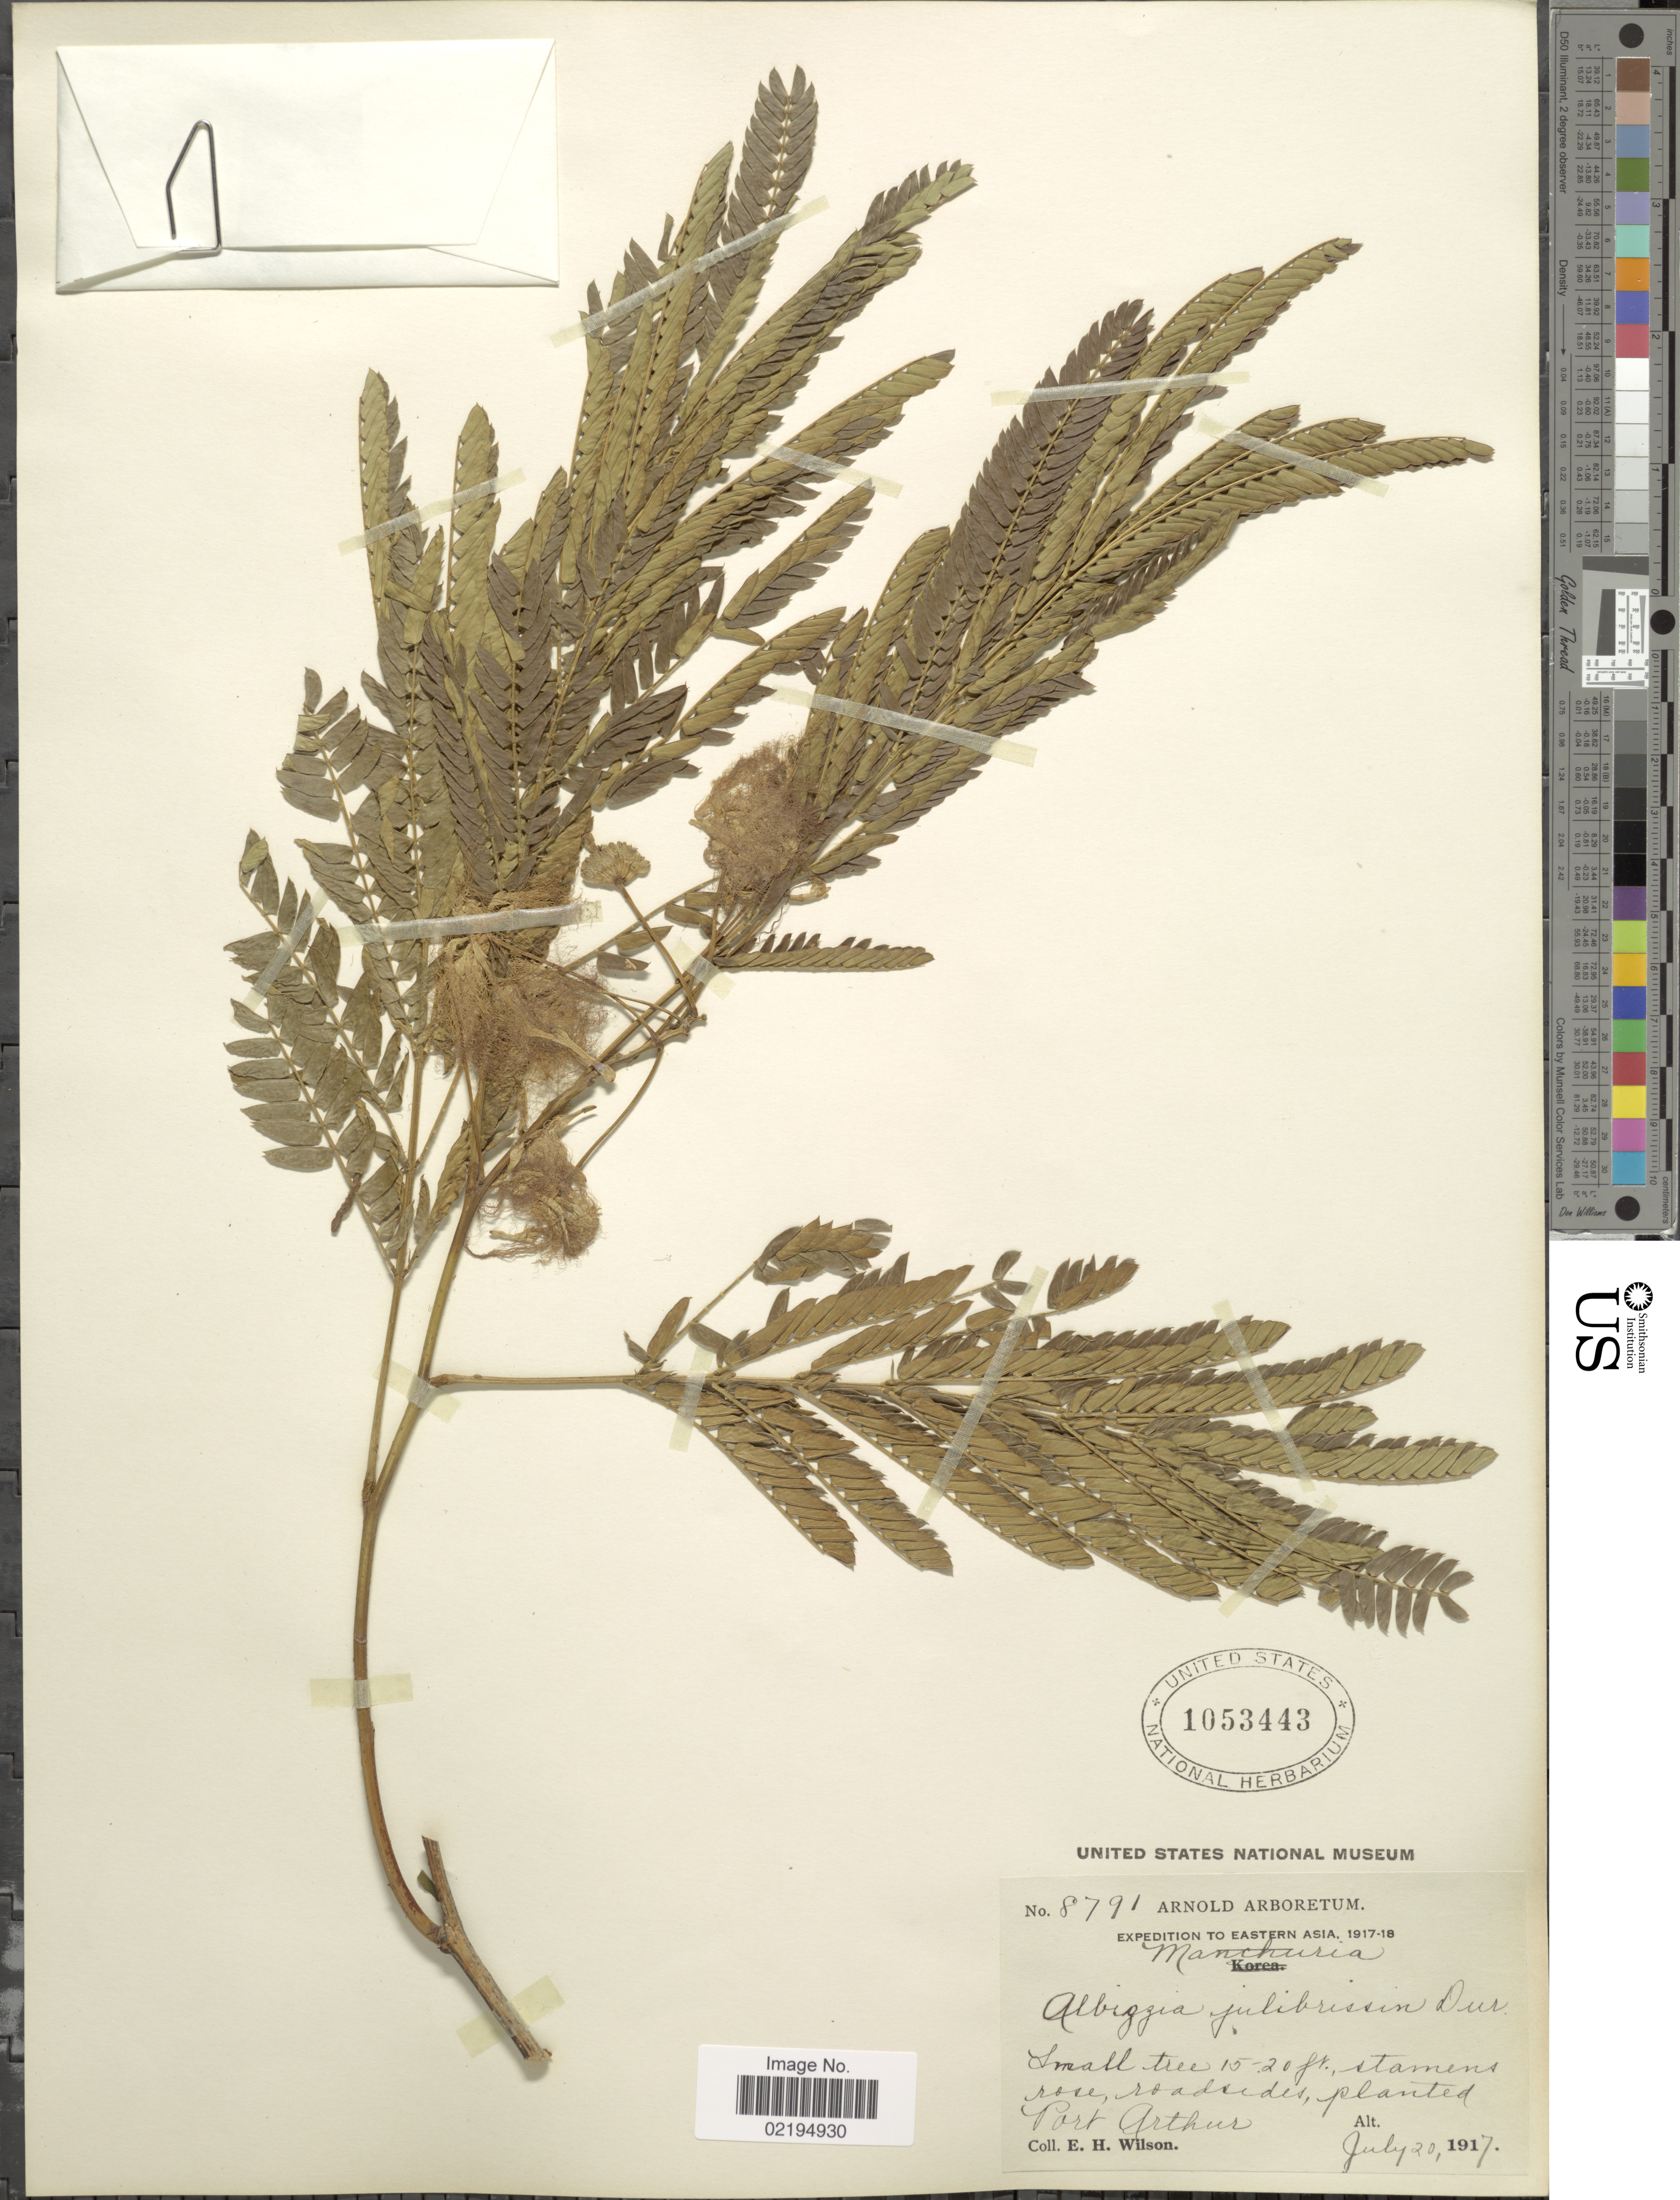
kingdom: Plantae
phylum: Tracheophyta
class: Magnoliopsida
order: Fabales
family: Fabaceae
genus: Albizia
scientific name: Albizia julibrissin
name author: Durazz.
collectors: E. Wilson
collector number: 8791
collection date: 1917-07-20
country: China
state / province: Liaoning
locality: Eastern Asia, Manchuria, roadsides, planted Port Arthur.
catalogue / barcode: US 1053443